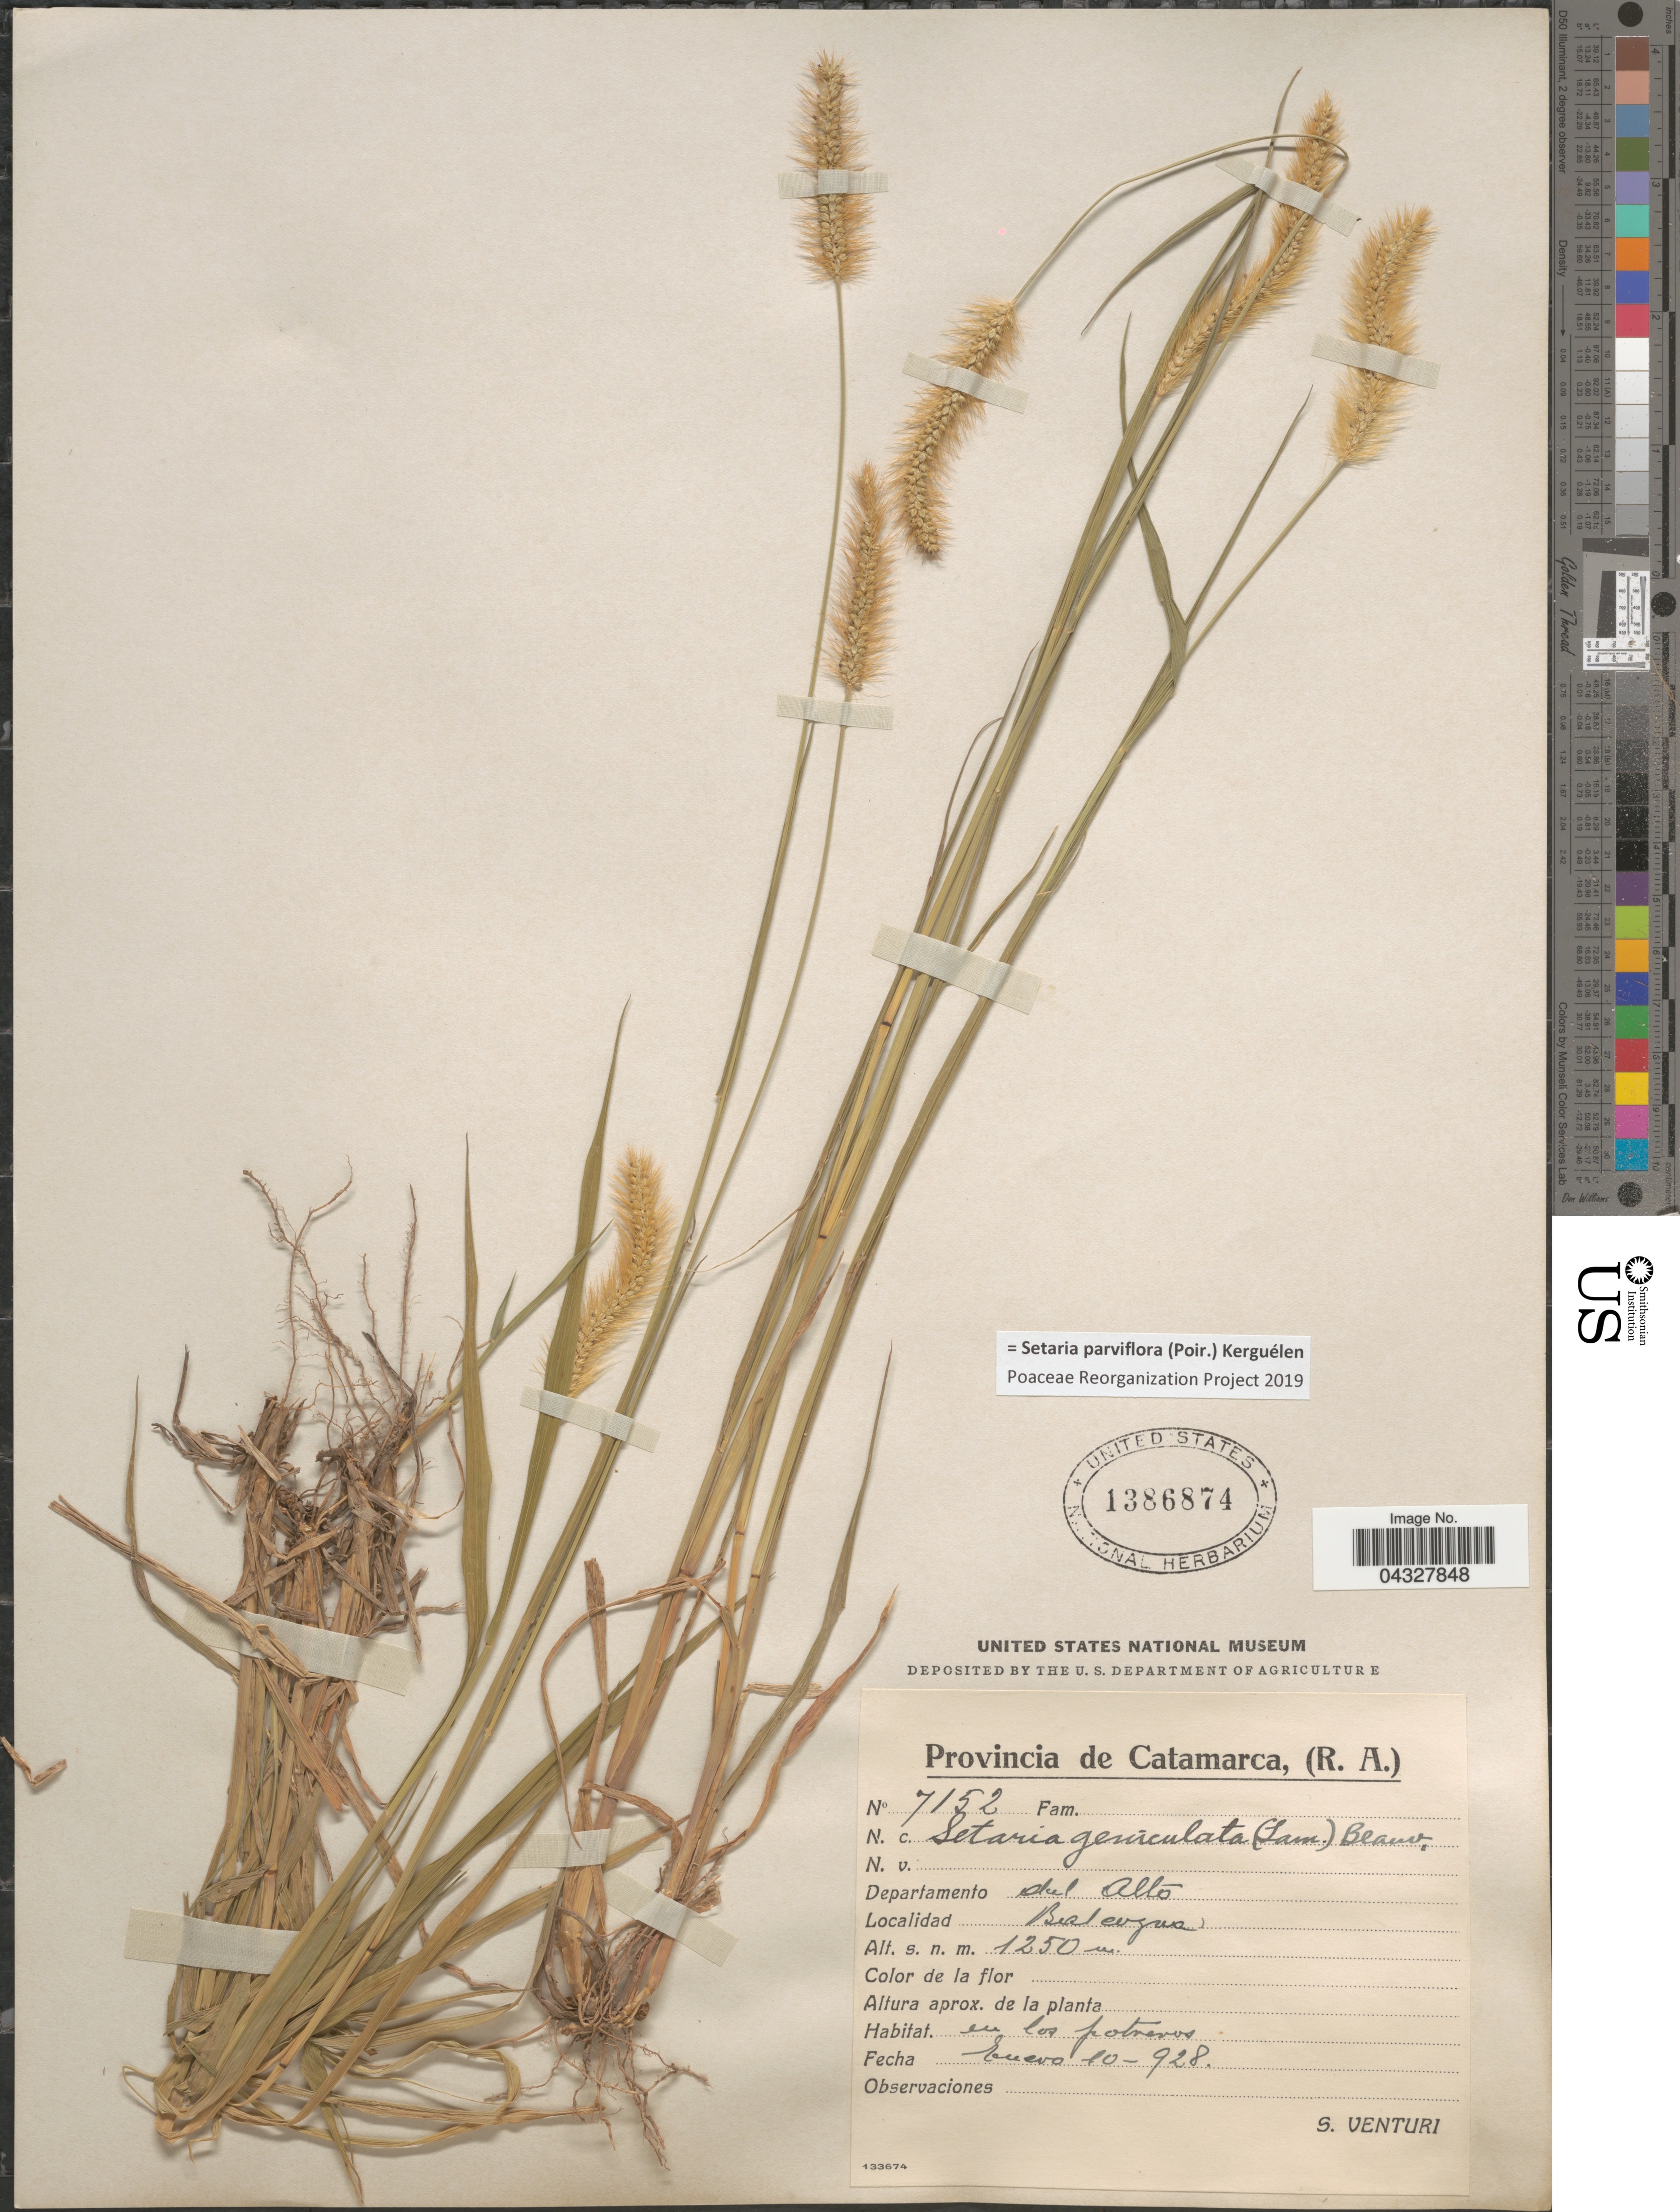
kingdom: Plantae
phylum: Tracheophyta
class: Liliopsida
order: Poales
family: Poaceae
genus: Setaria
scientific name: Setaria parviflora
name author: (Poir.) Kerguélen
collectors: S. Venturi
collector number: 7152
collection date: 1928-01-10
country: Argentina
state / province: Catamarca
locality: El Alto Department.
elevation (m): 1250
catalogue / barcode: US 1386874